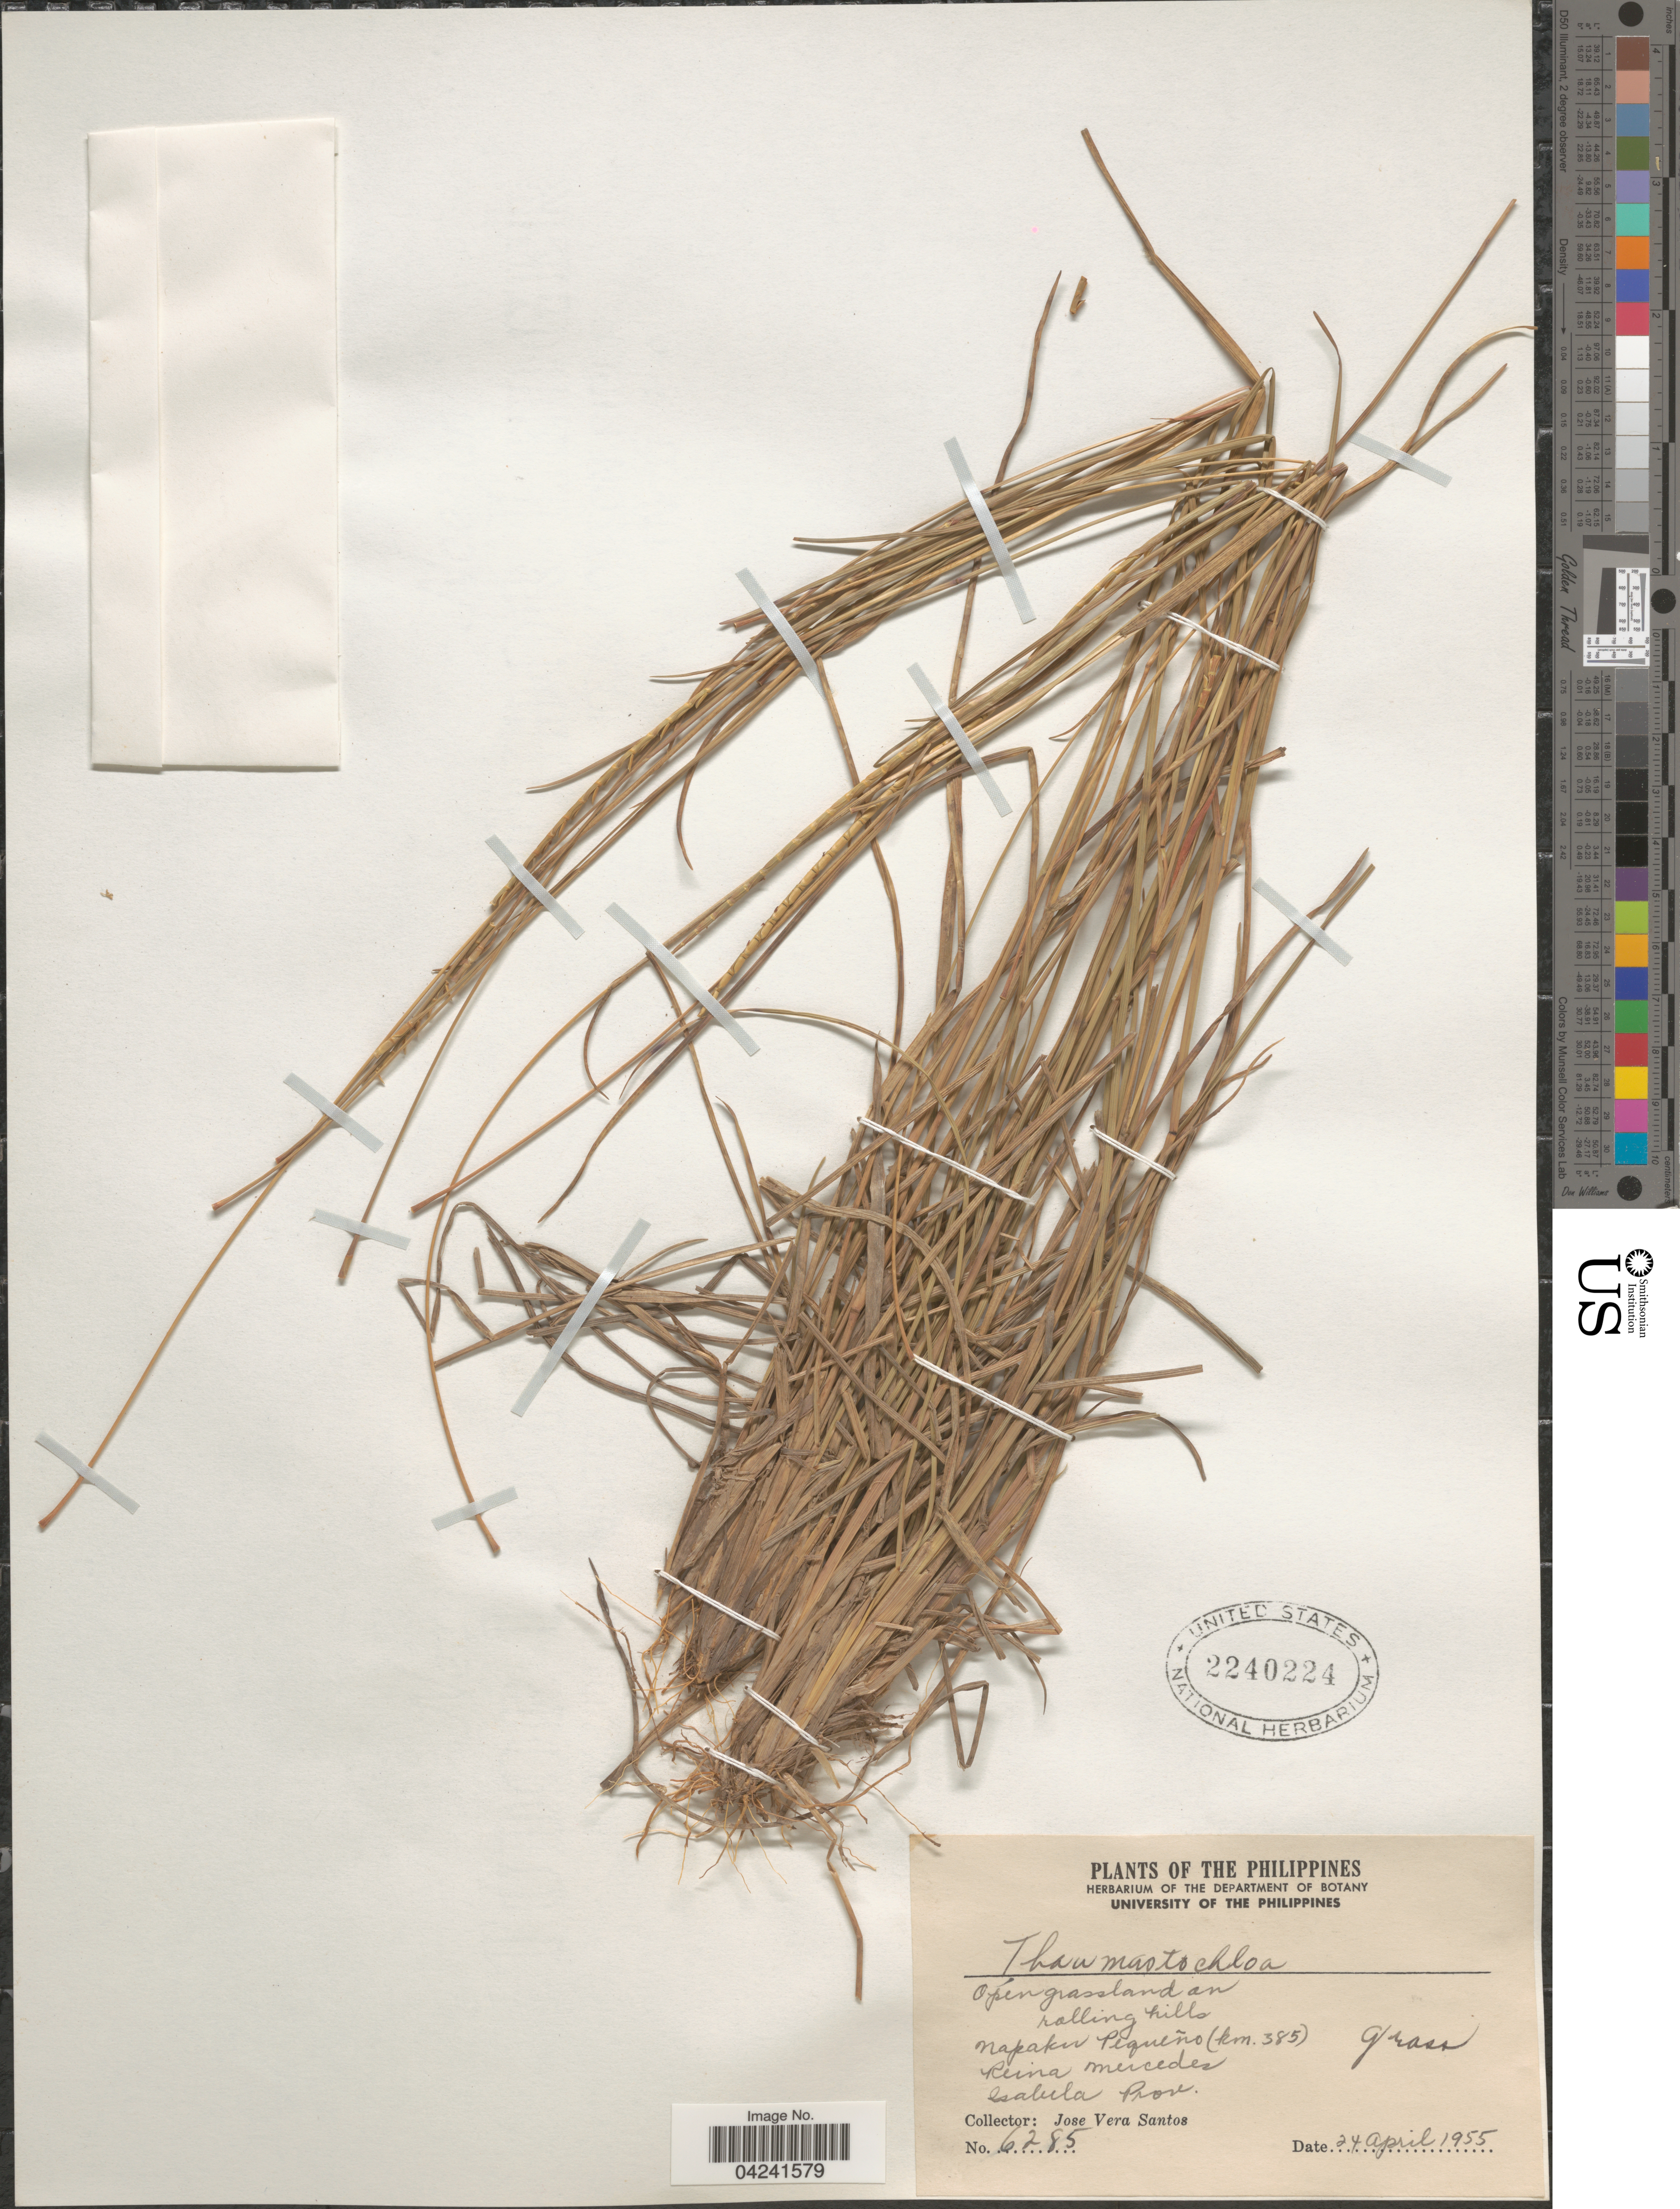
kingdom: Plantae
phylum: Tracheophyta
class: Liliopsida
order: Poales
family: Poaceae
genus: Heteropholis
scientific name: Heteropholis sp.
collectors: J. Santos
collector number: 6285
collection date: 1955-04-24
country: Philippines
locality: Open grassland on rolling hills. Napaku Pequeño (km. 385). Reina mercedes. Salula Prov.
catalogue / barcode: US 2240224